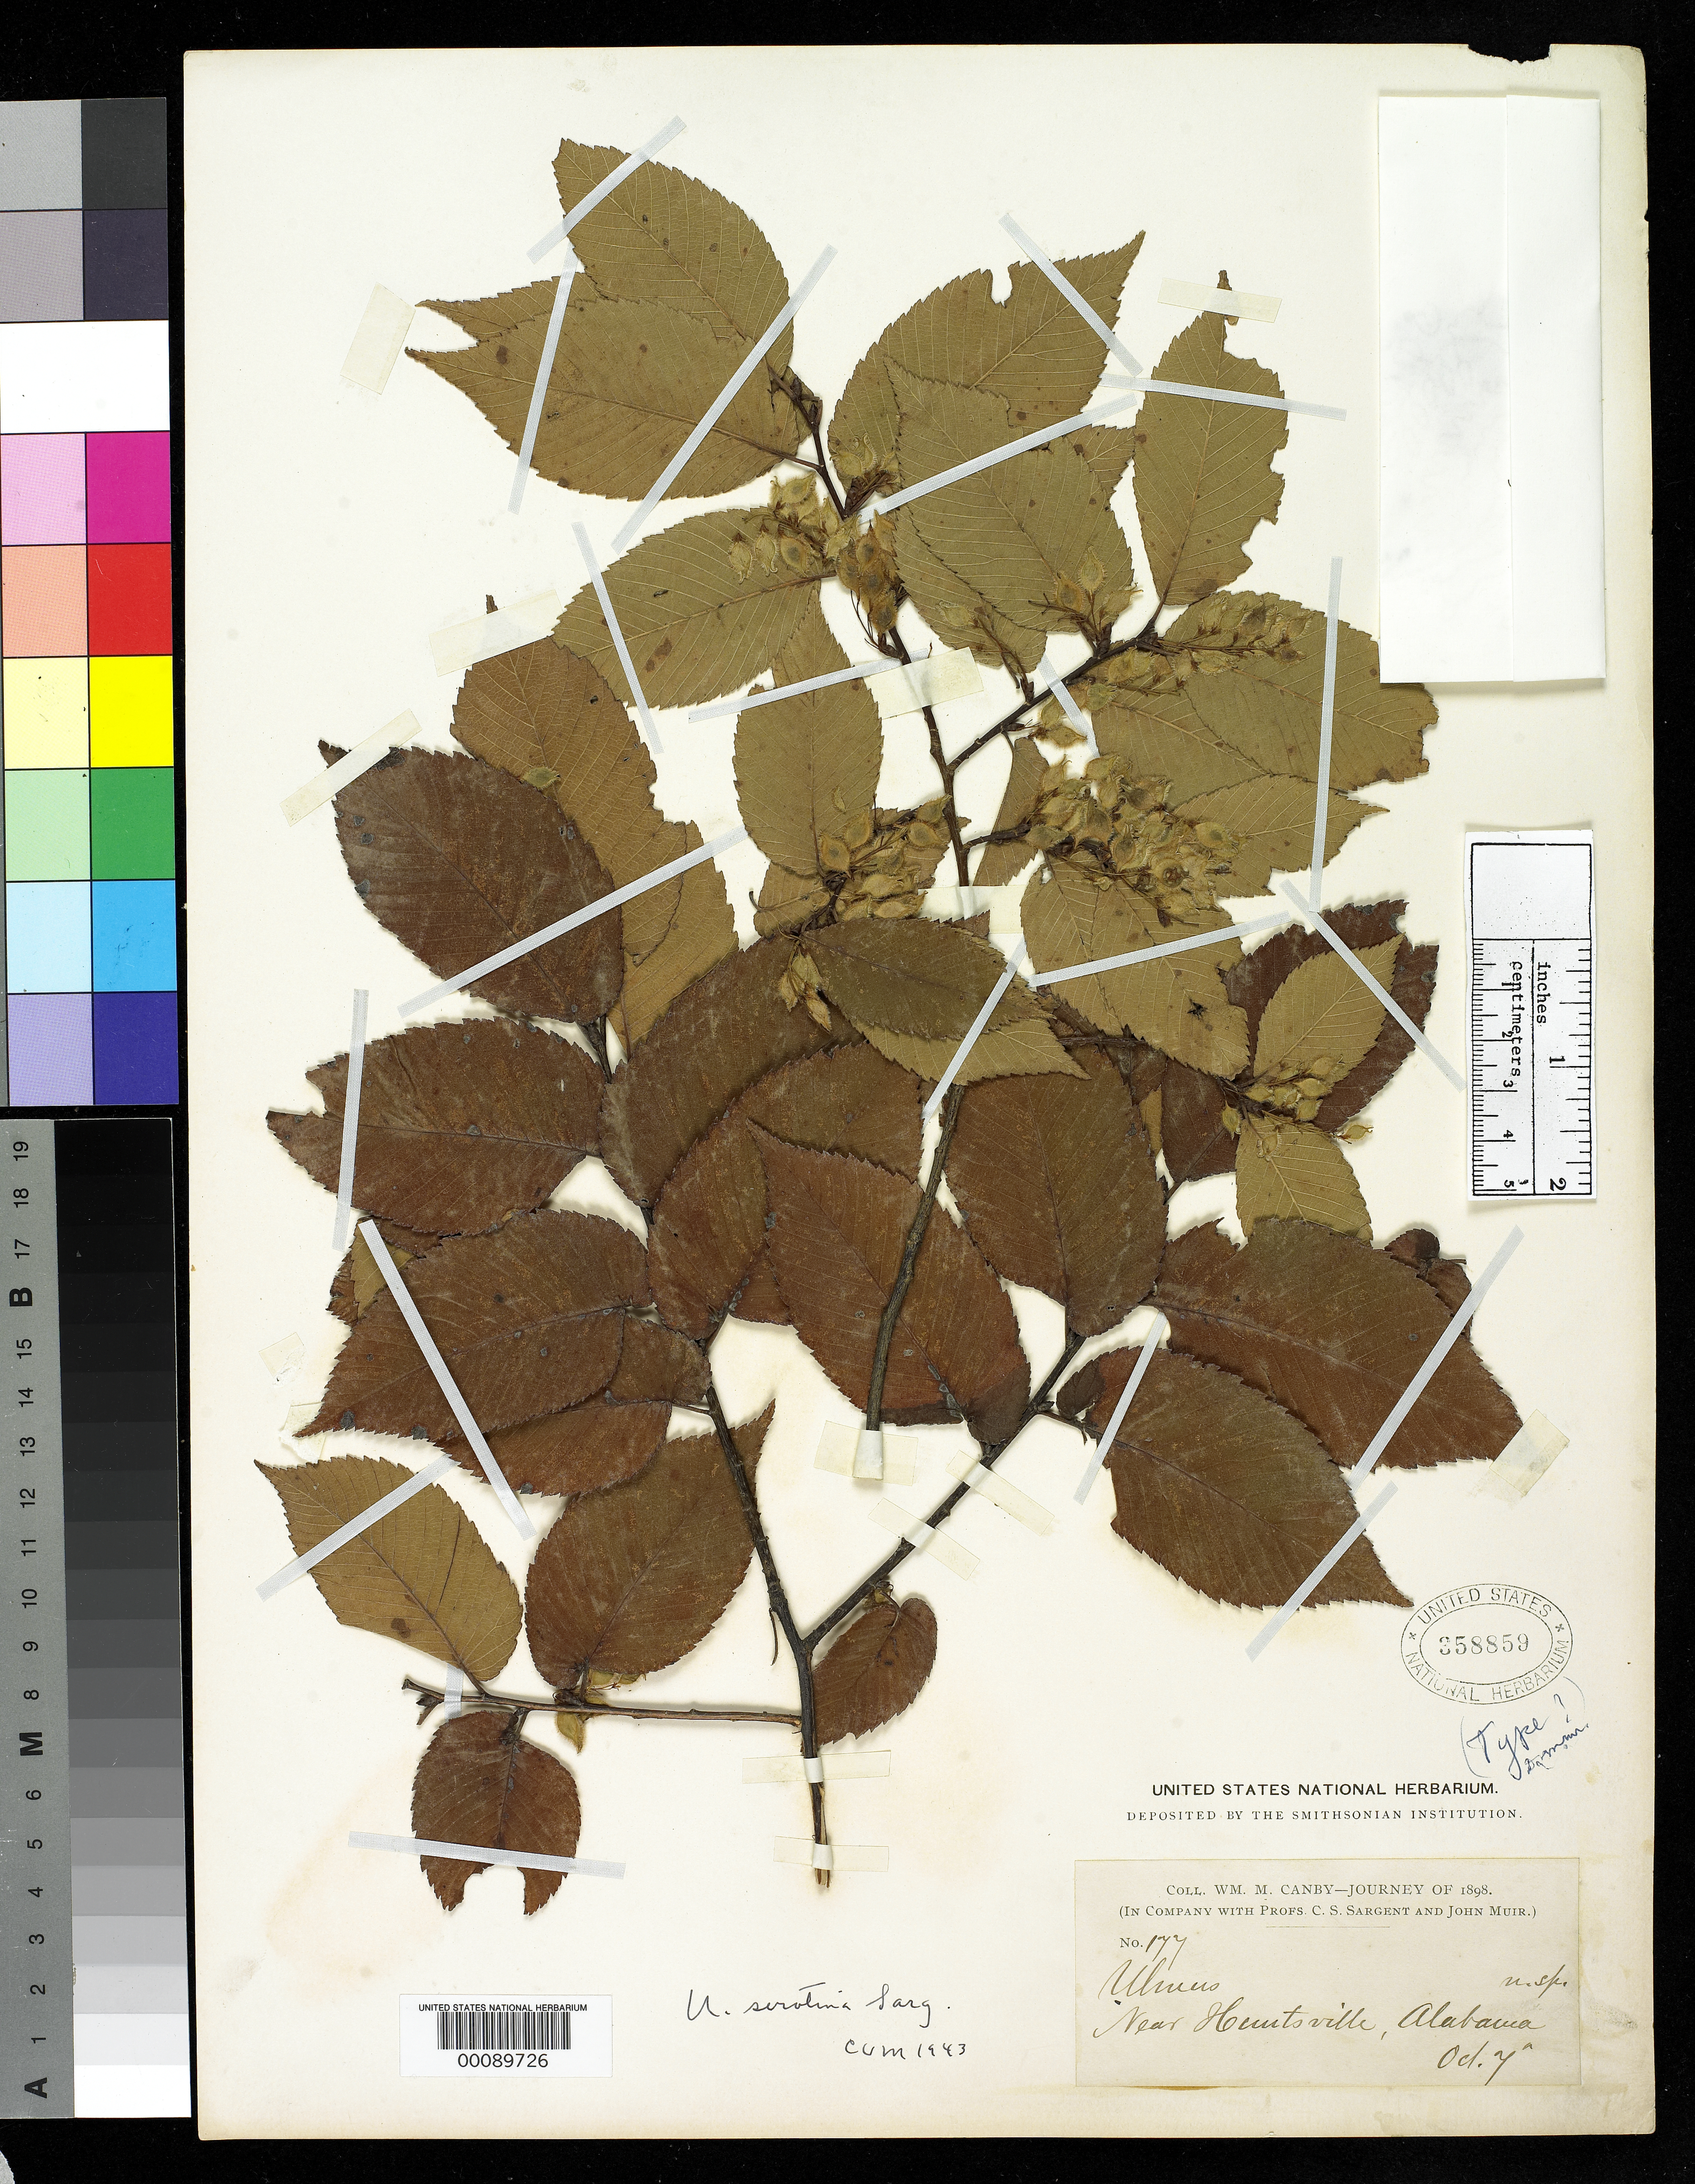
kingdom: Plantae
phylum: Tracheophyta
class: Magnoliopsida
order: Rosales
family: Ulmaceae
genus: Ulmus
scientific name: Ulmus serotina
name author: Sarg.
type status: Isosyntype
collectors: W. M. Canby, C. S. Sargent & J. Muir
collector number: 177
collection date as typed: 07 Oct 1898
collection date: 1898-10-07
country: United States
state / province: Alabama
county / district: Madison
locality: Huntsville.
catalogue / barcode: US 358859